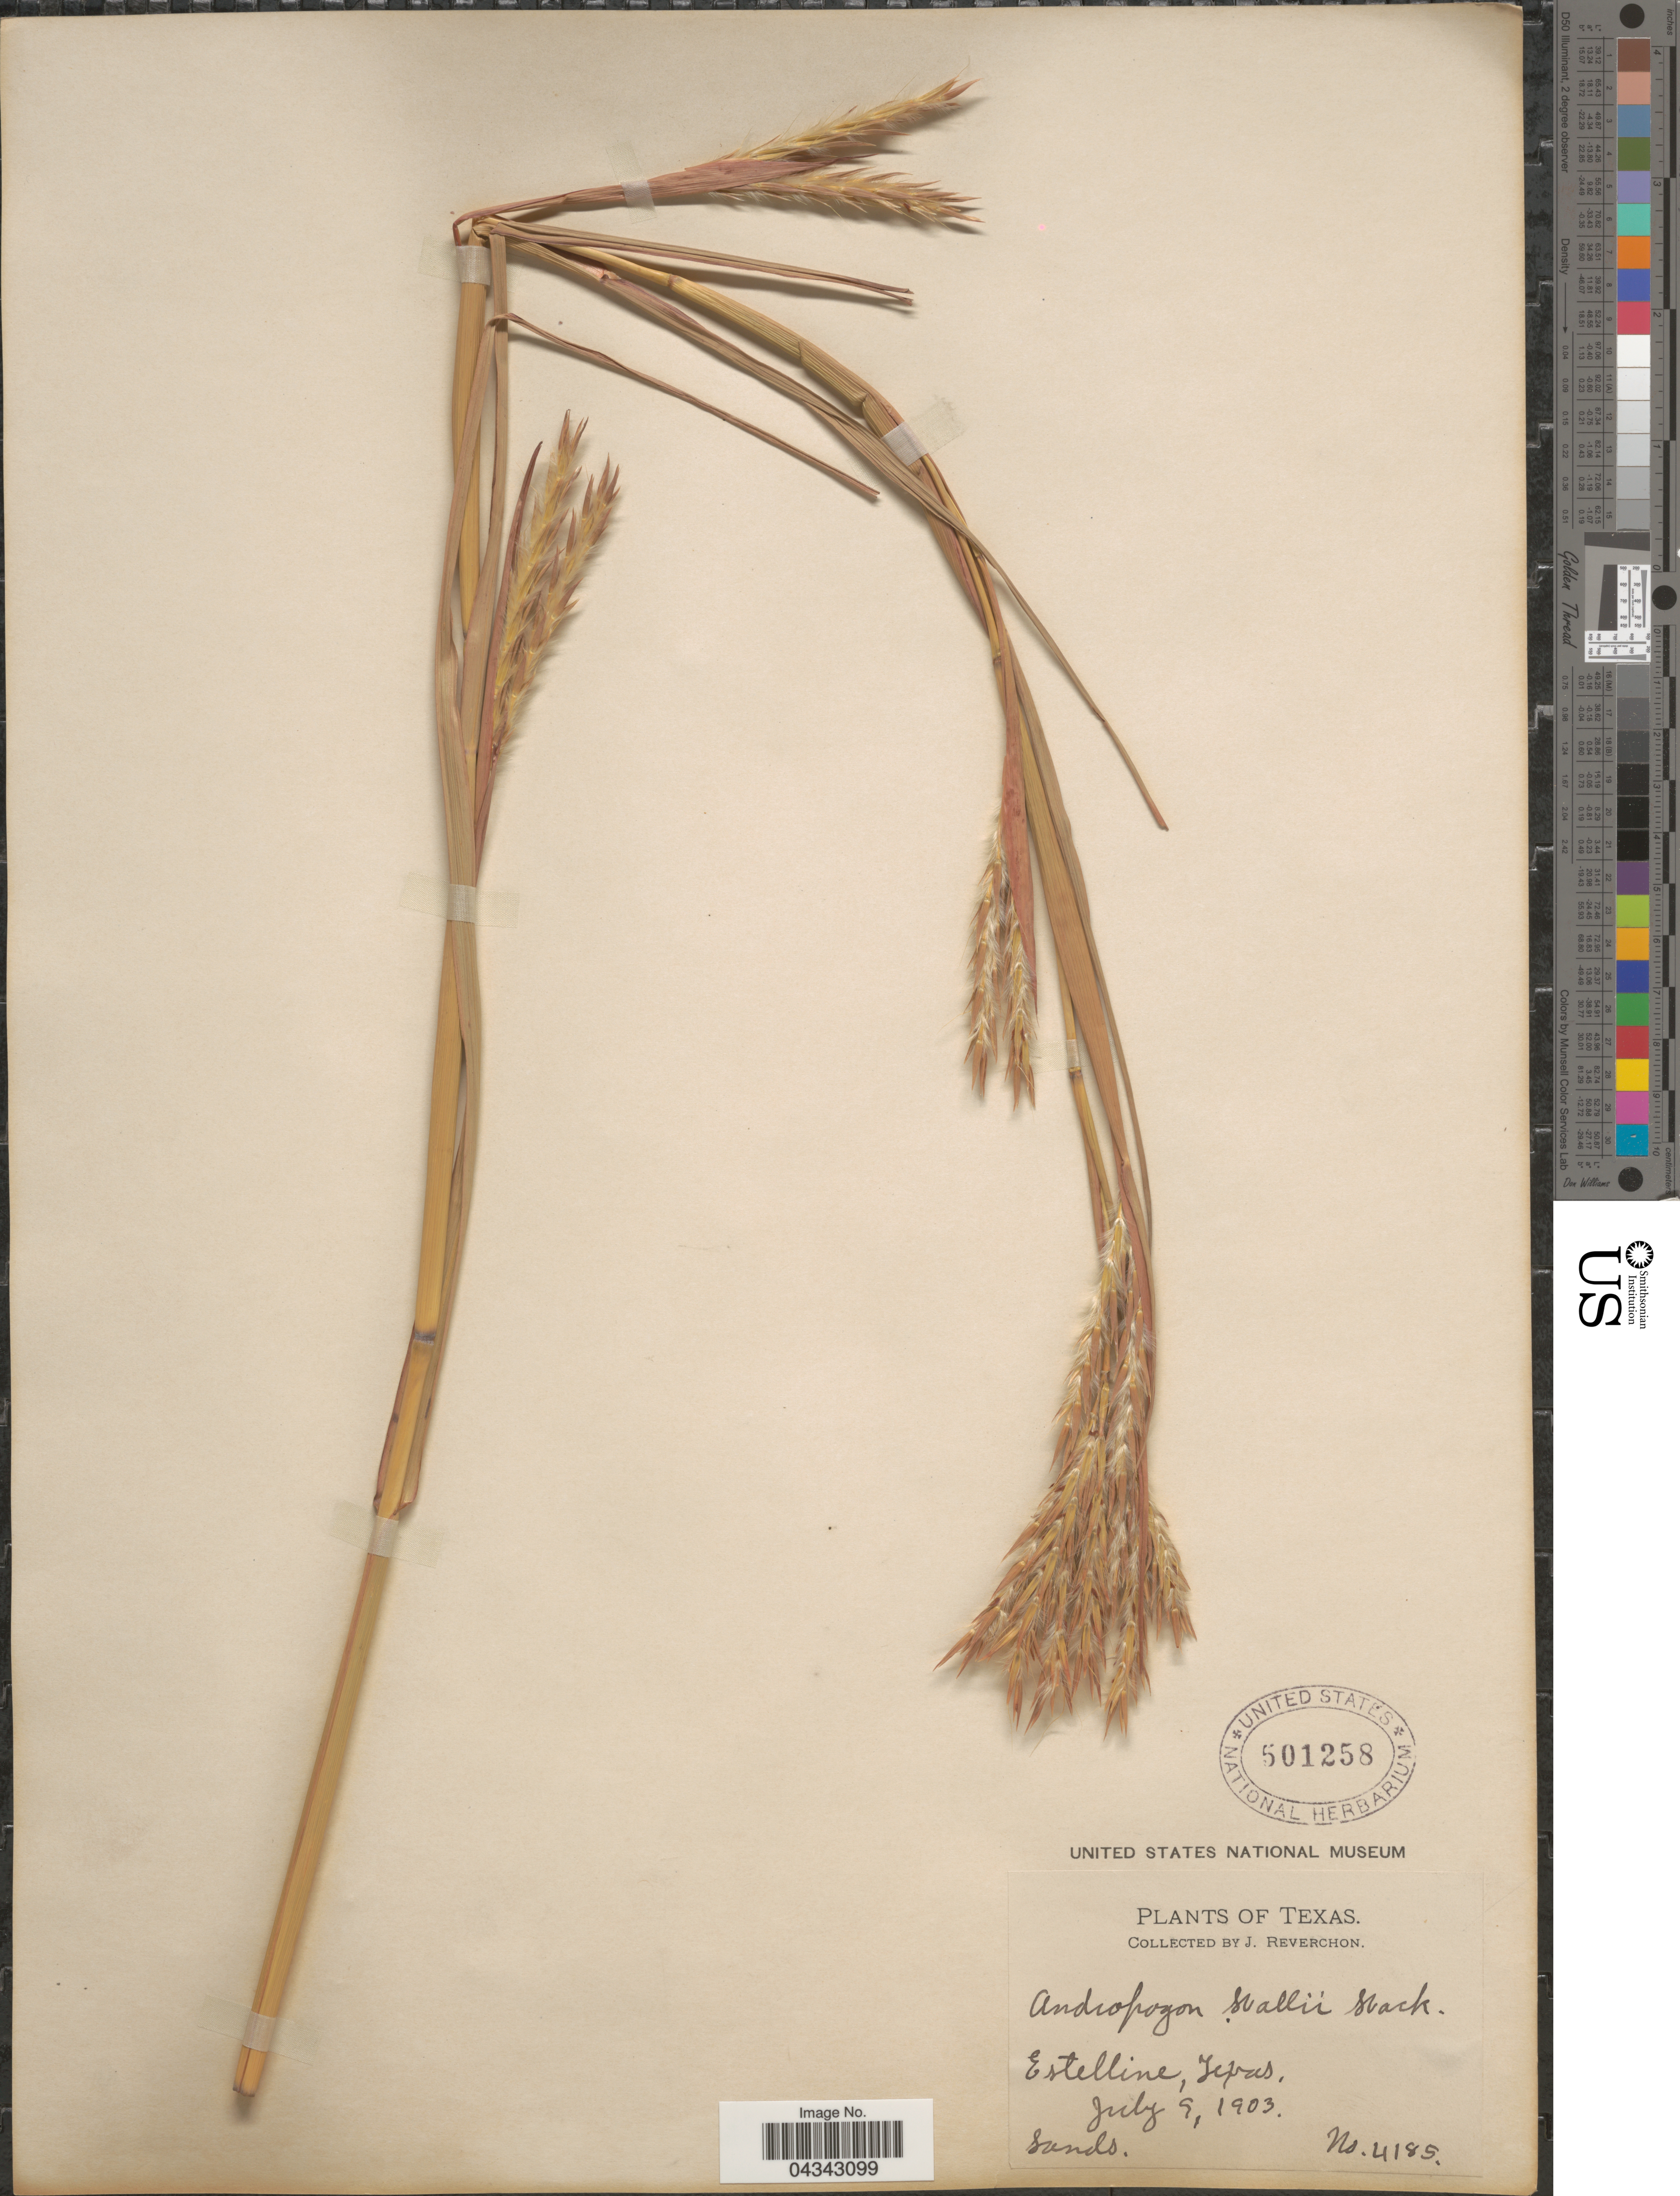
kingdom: Plantae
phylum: Tracheophyta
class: Liliopsida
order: Poales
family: Poaceae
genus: Andropogon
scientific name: Andropogon gerardii subsp. hallii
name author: (Hack.) Wipff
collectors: J. Reverchon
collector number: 4185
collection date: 1903-07-09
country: United States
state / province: Texas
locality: Estelline.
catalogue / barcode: US 501258